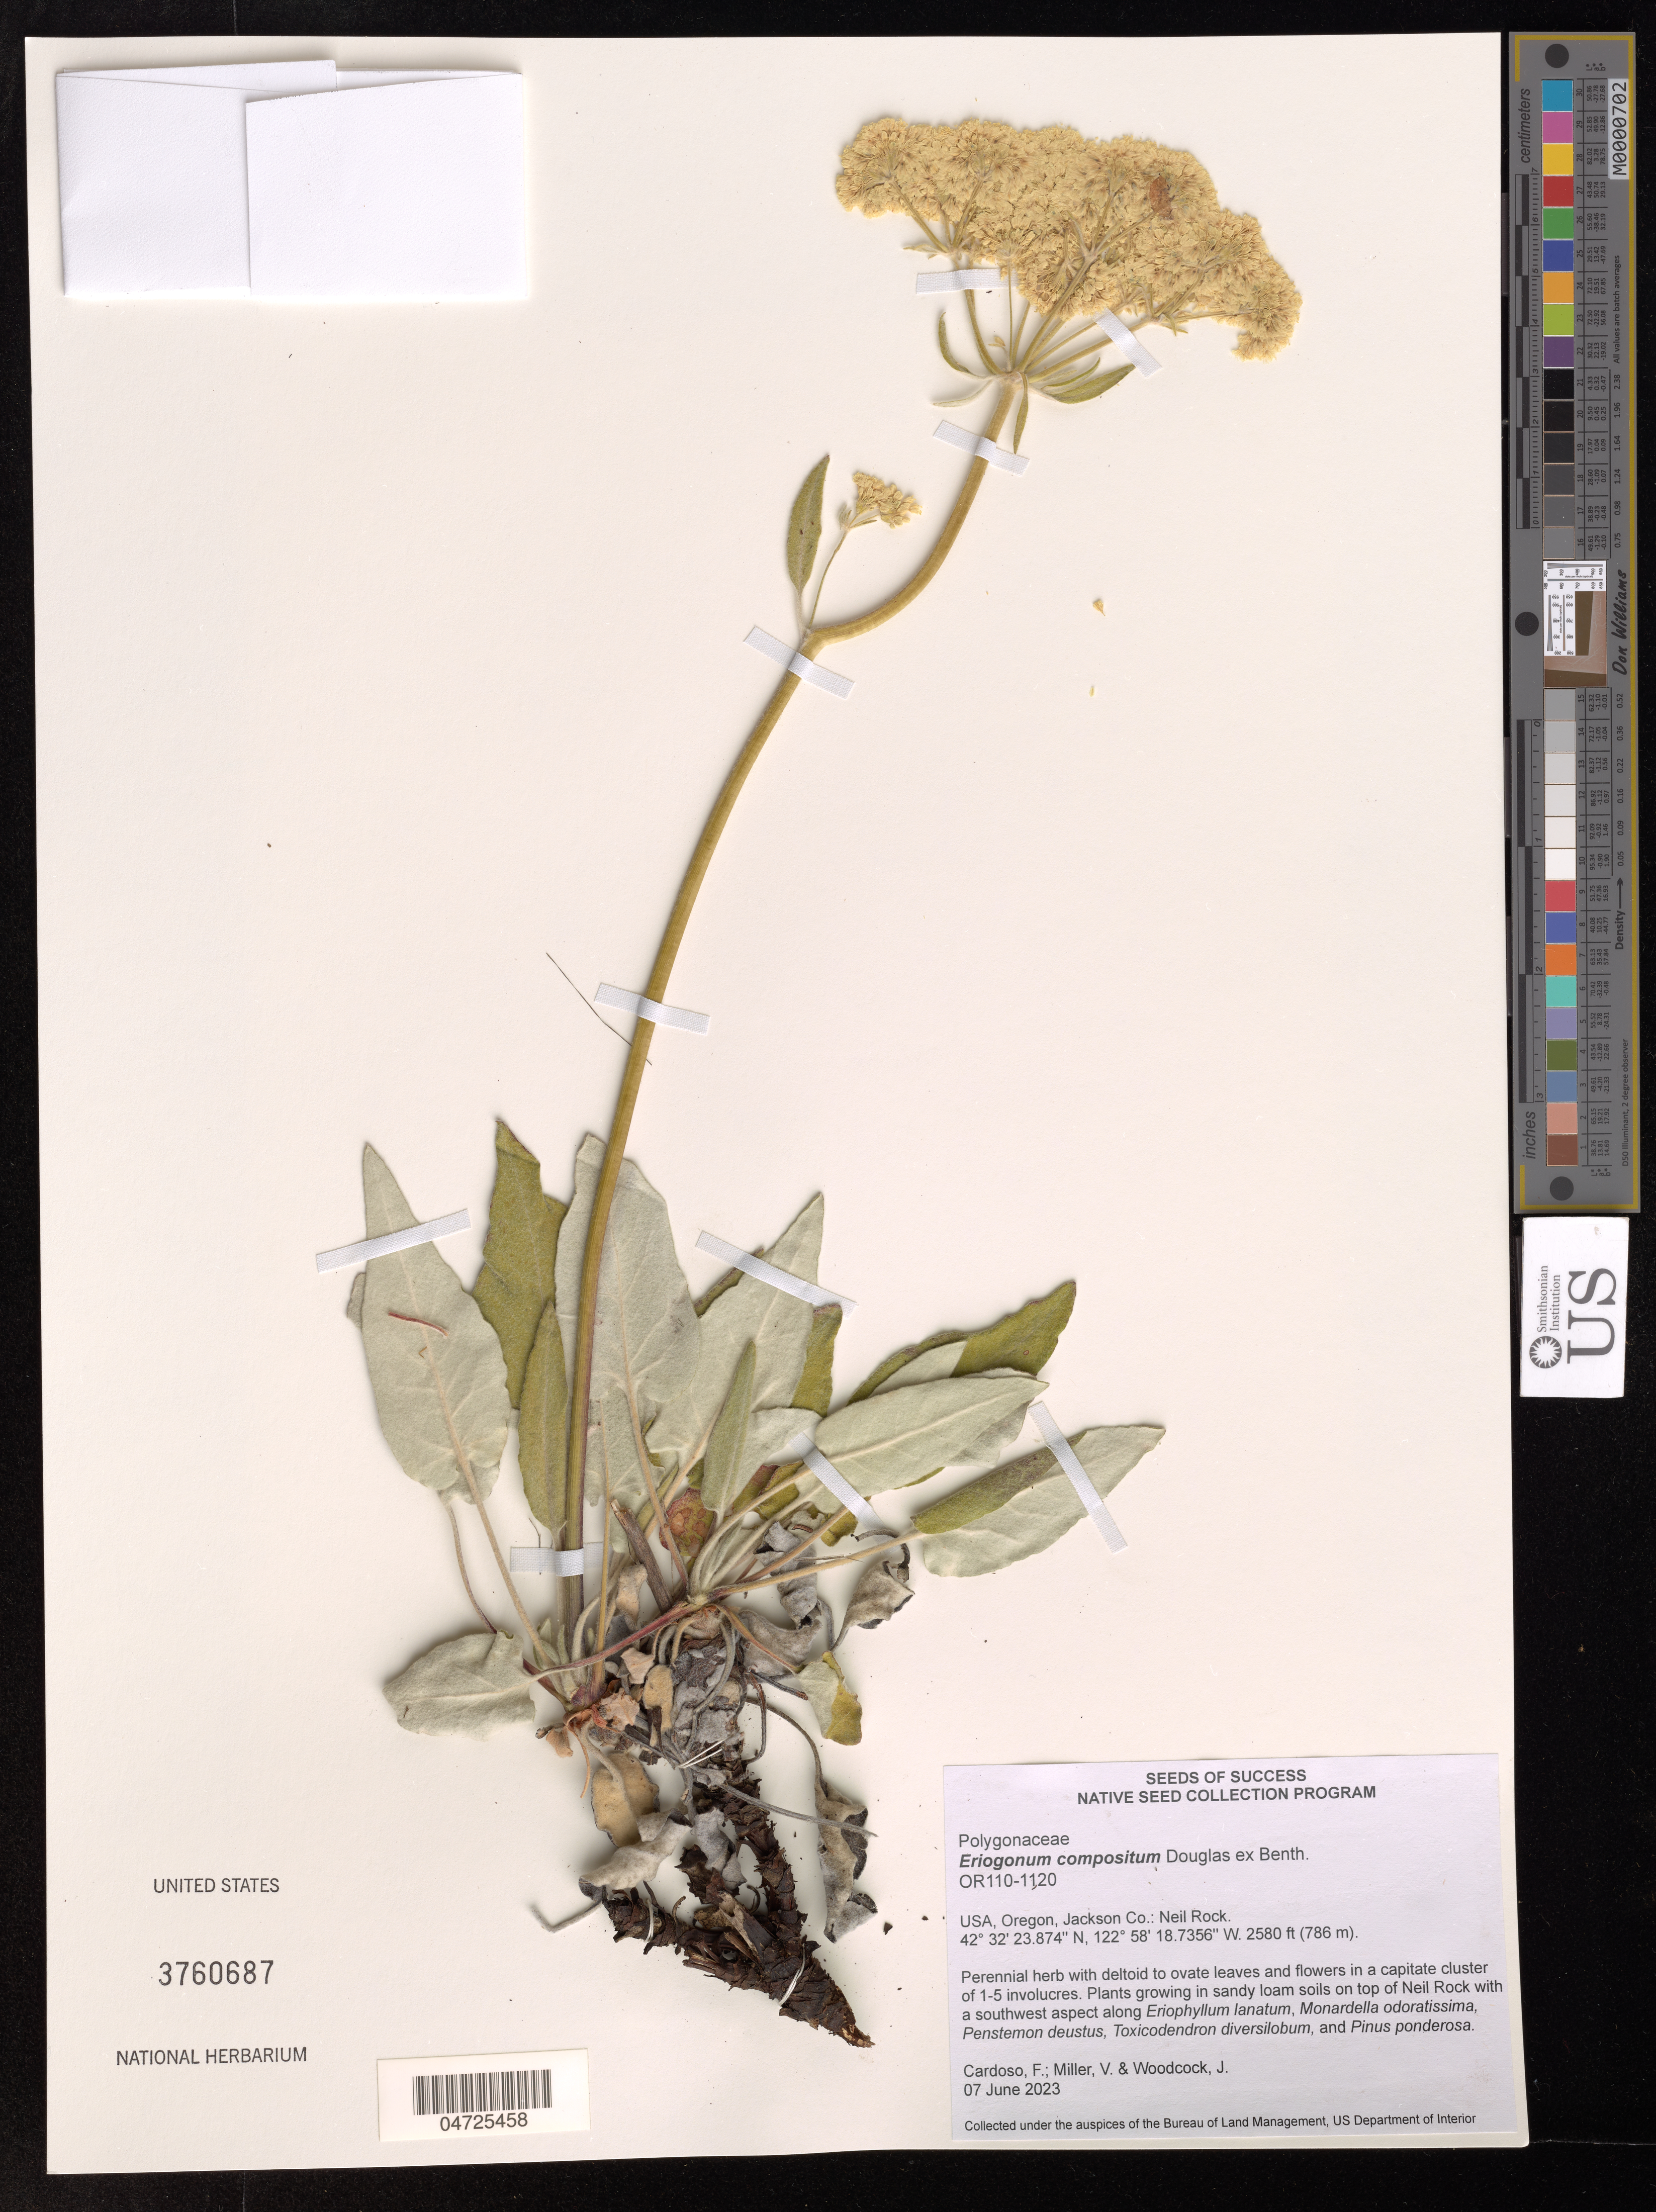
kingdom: Plantae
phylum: Tracheophyta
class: Magnoliopsida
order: Caryophyllales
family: Polygonaceae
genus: Eriogonum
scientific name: Eriogonum compositum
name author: Douglas ex Benth.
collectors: F. Cardoso & V. Miller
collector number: OR110-1120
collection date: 2023-06-07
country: United States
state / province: Oregon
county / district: Jackson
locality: Jackson Co.: Neil Rock. Plants growing in sandy loam soils on top of Neil Rock.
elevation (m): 786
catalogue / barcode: US 3760687